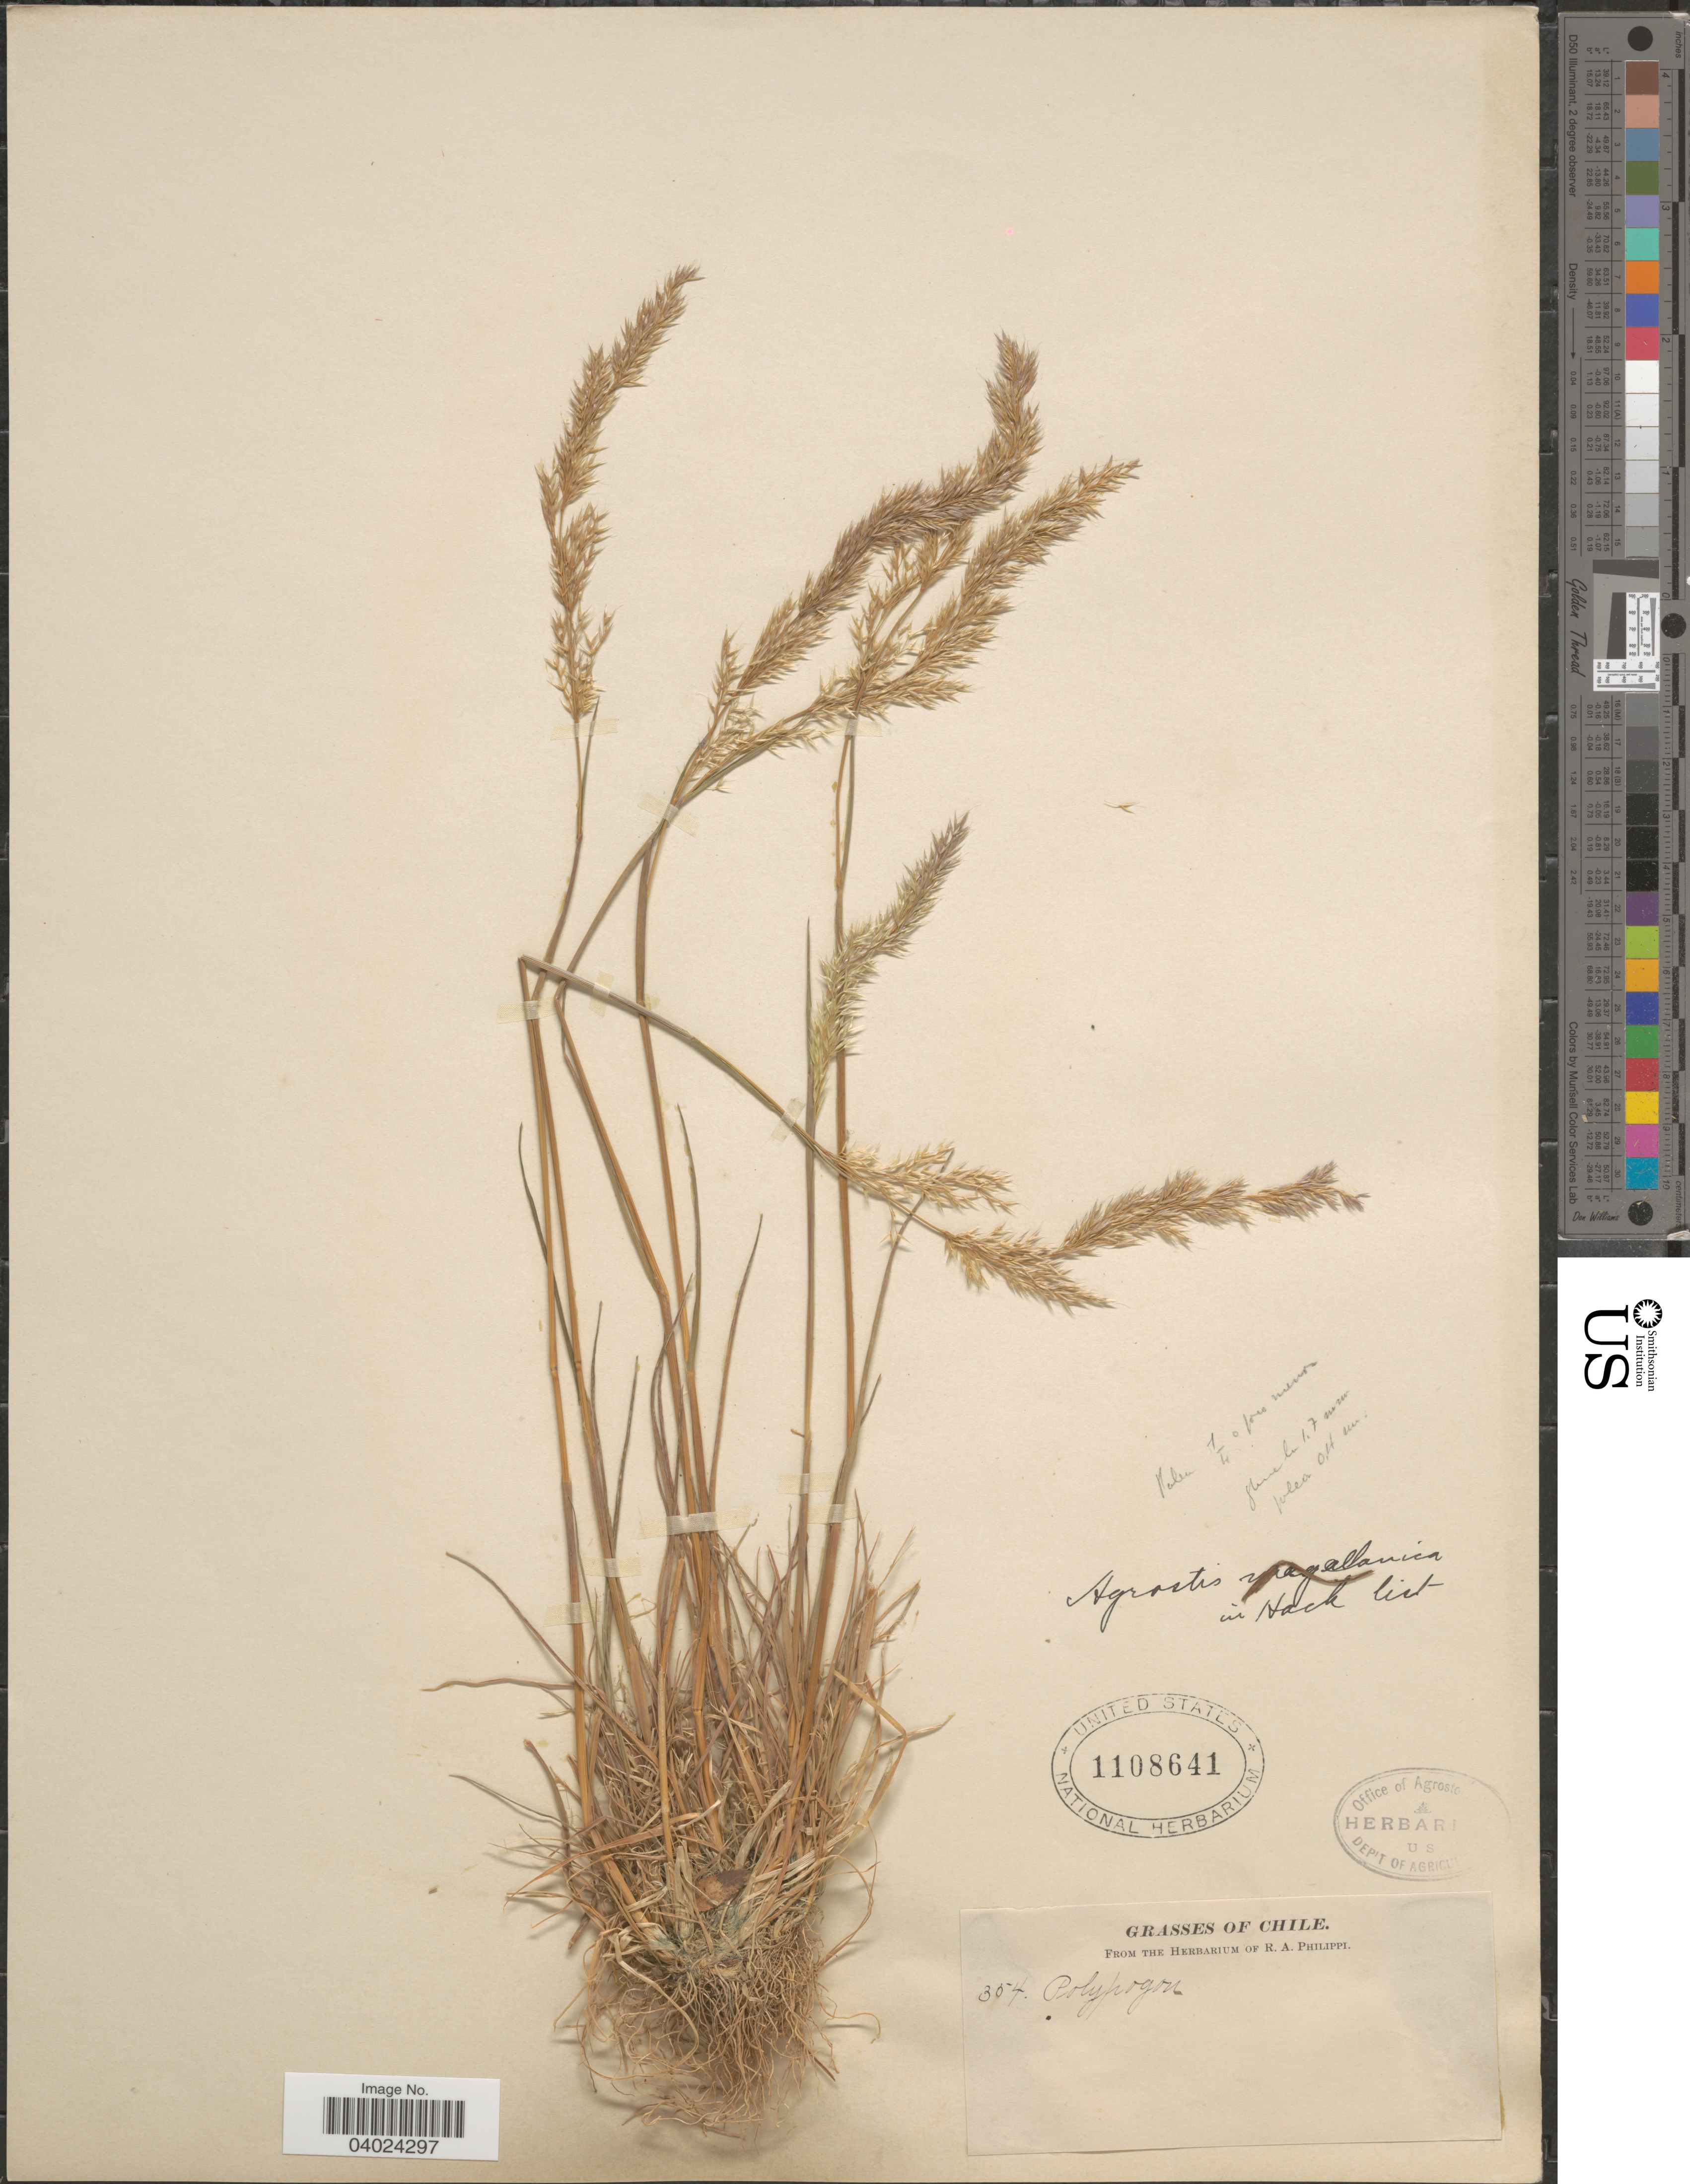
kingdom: Plantae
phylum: Tracheophyta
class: Liliopsida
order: Poales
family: Poaceae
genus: Agrostis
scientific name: Agrostis magellanica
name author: Lam.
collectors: ex. herb. R.A. Philippi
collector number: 354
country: Chile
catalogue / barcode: US 1108641